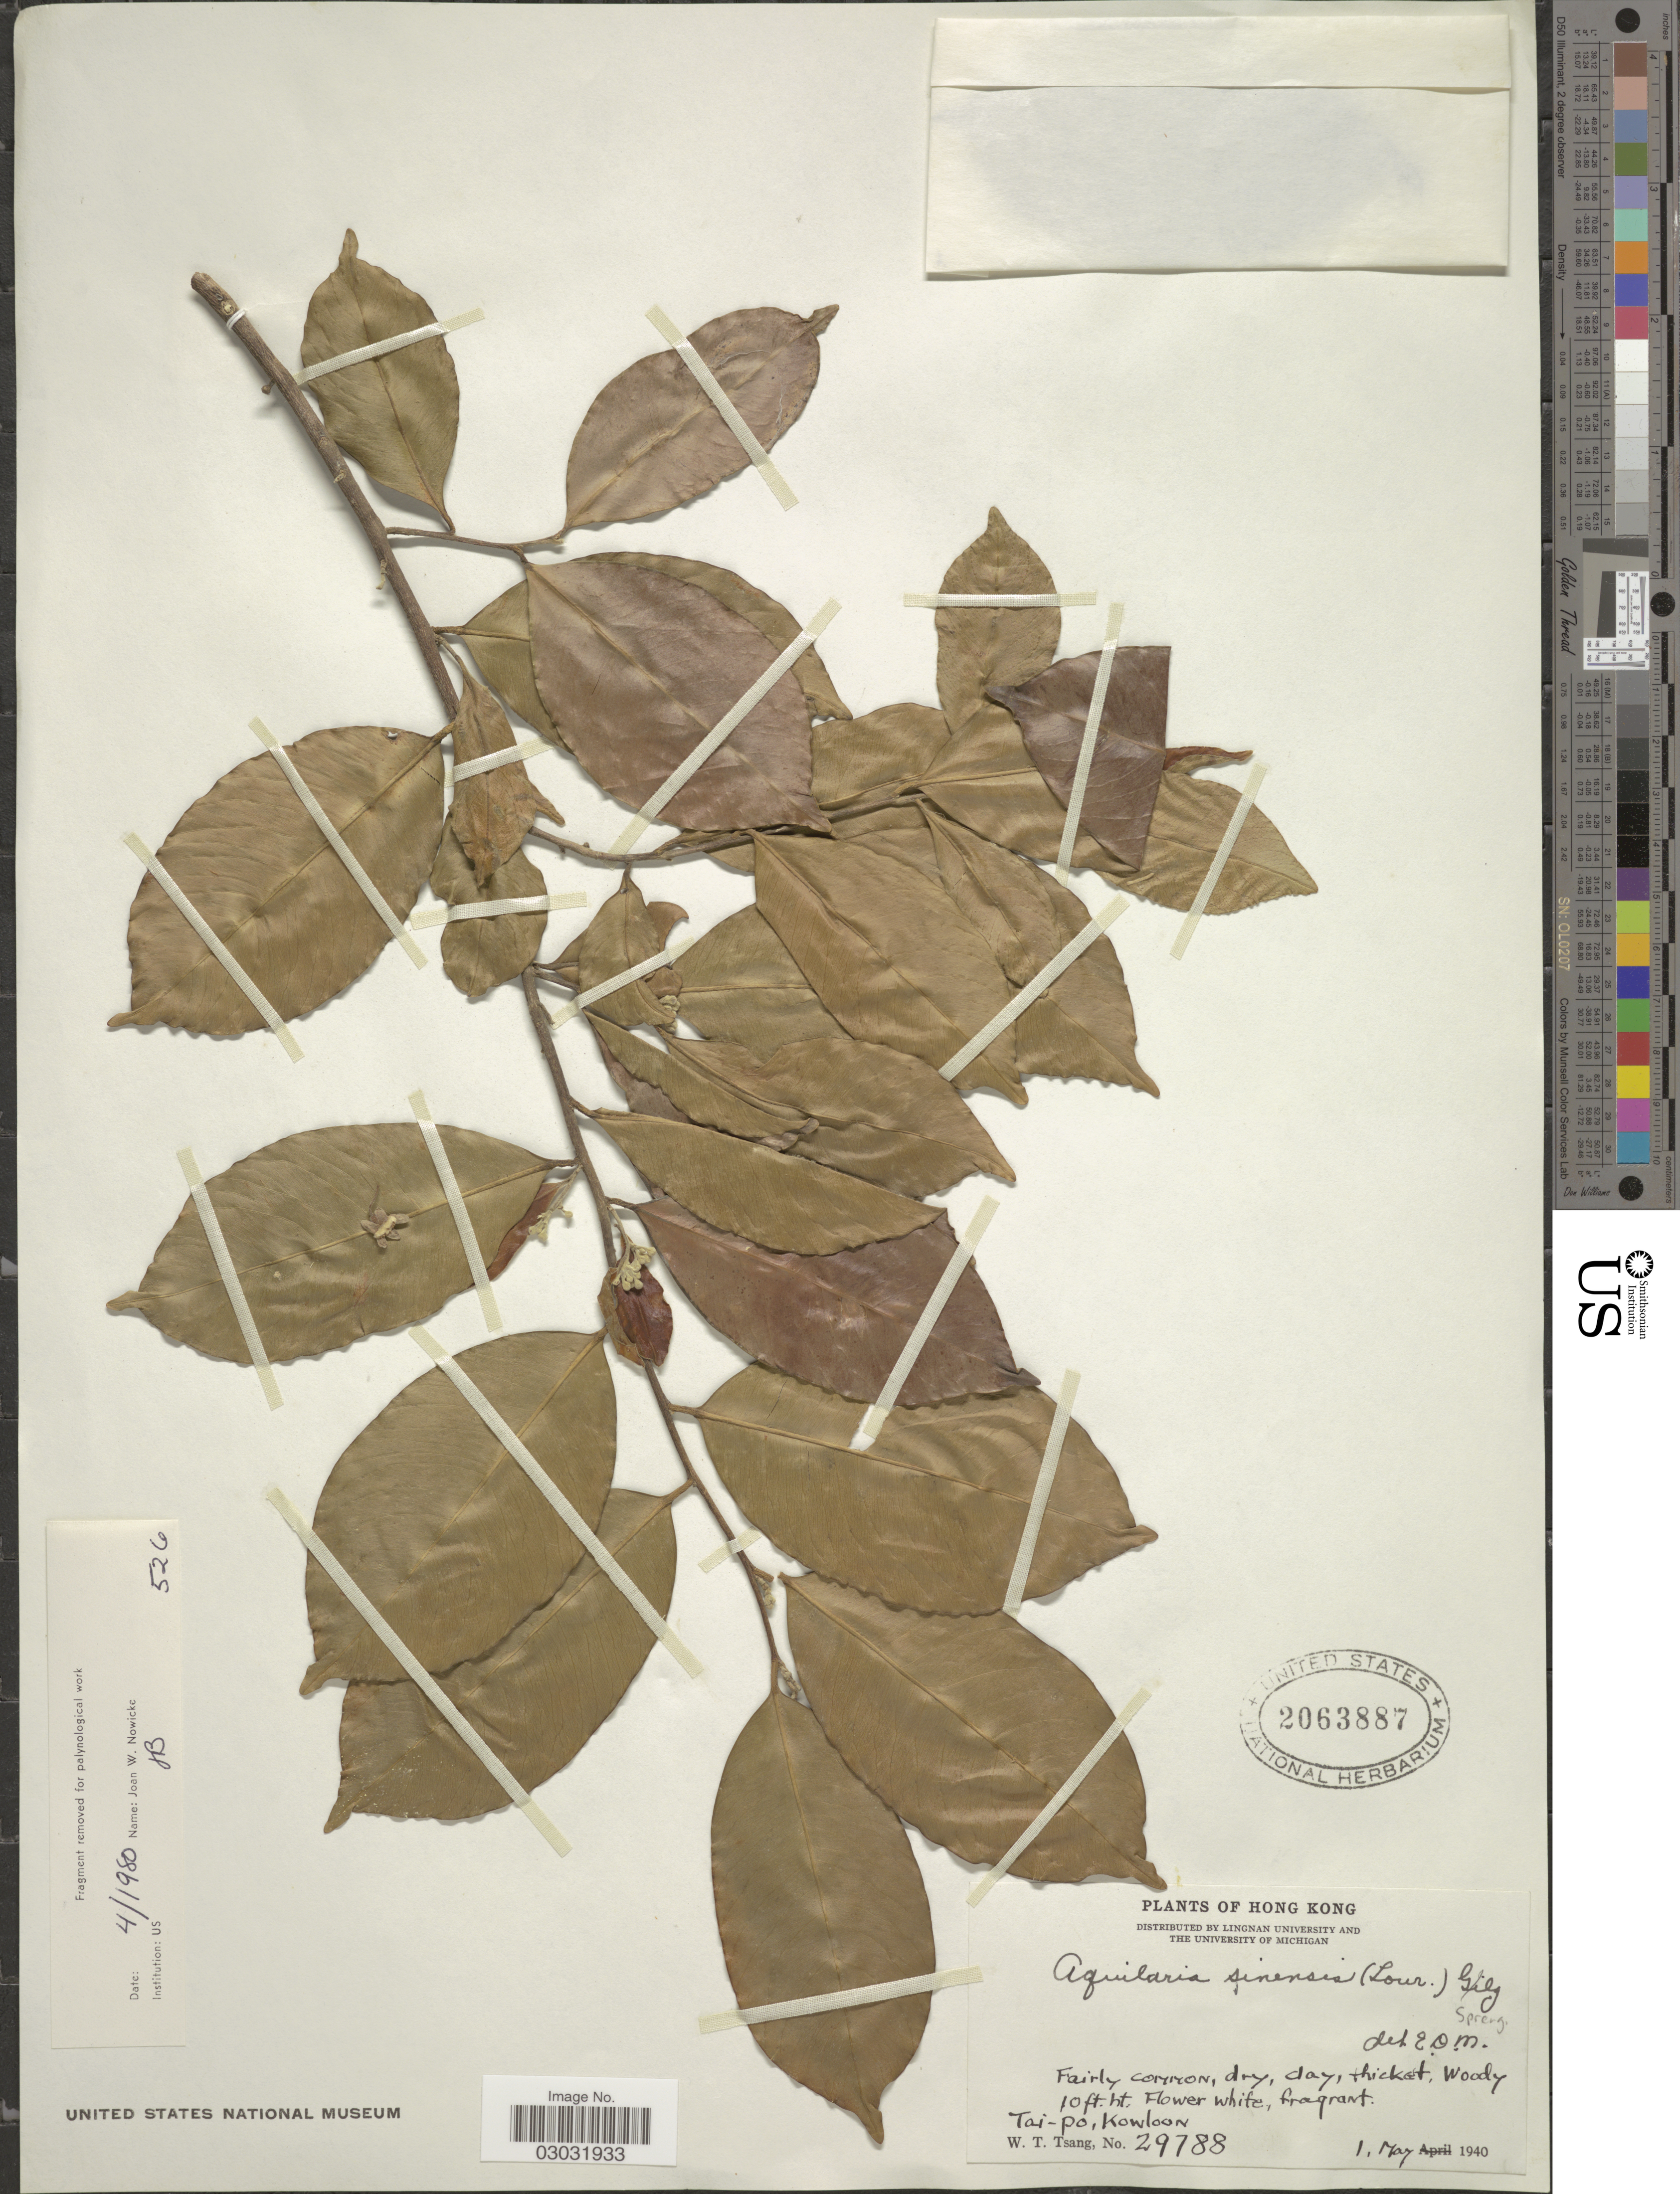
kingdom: Plantae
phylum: Tracheophyta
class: Magnoliopsida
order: Malvales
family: Thymelaeaceae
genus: Aquilaria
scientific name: Aquilaria sinensis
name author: (Lour.) Spreng.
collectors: W. T. Tsang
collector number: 29788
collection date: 1940-05-01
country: China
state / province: Hong Kong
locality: Tai-po, Kowloon.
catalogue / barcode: US 2063887